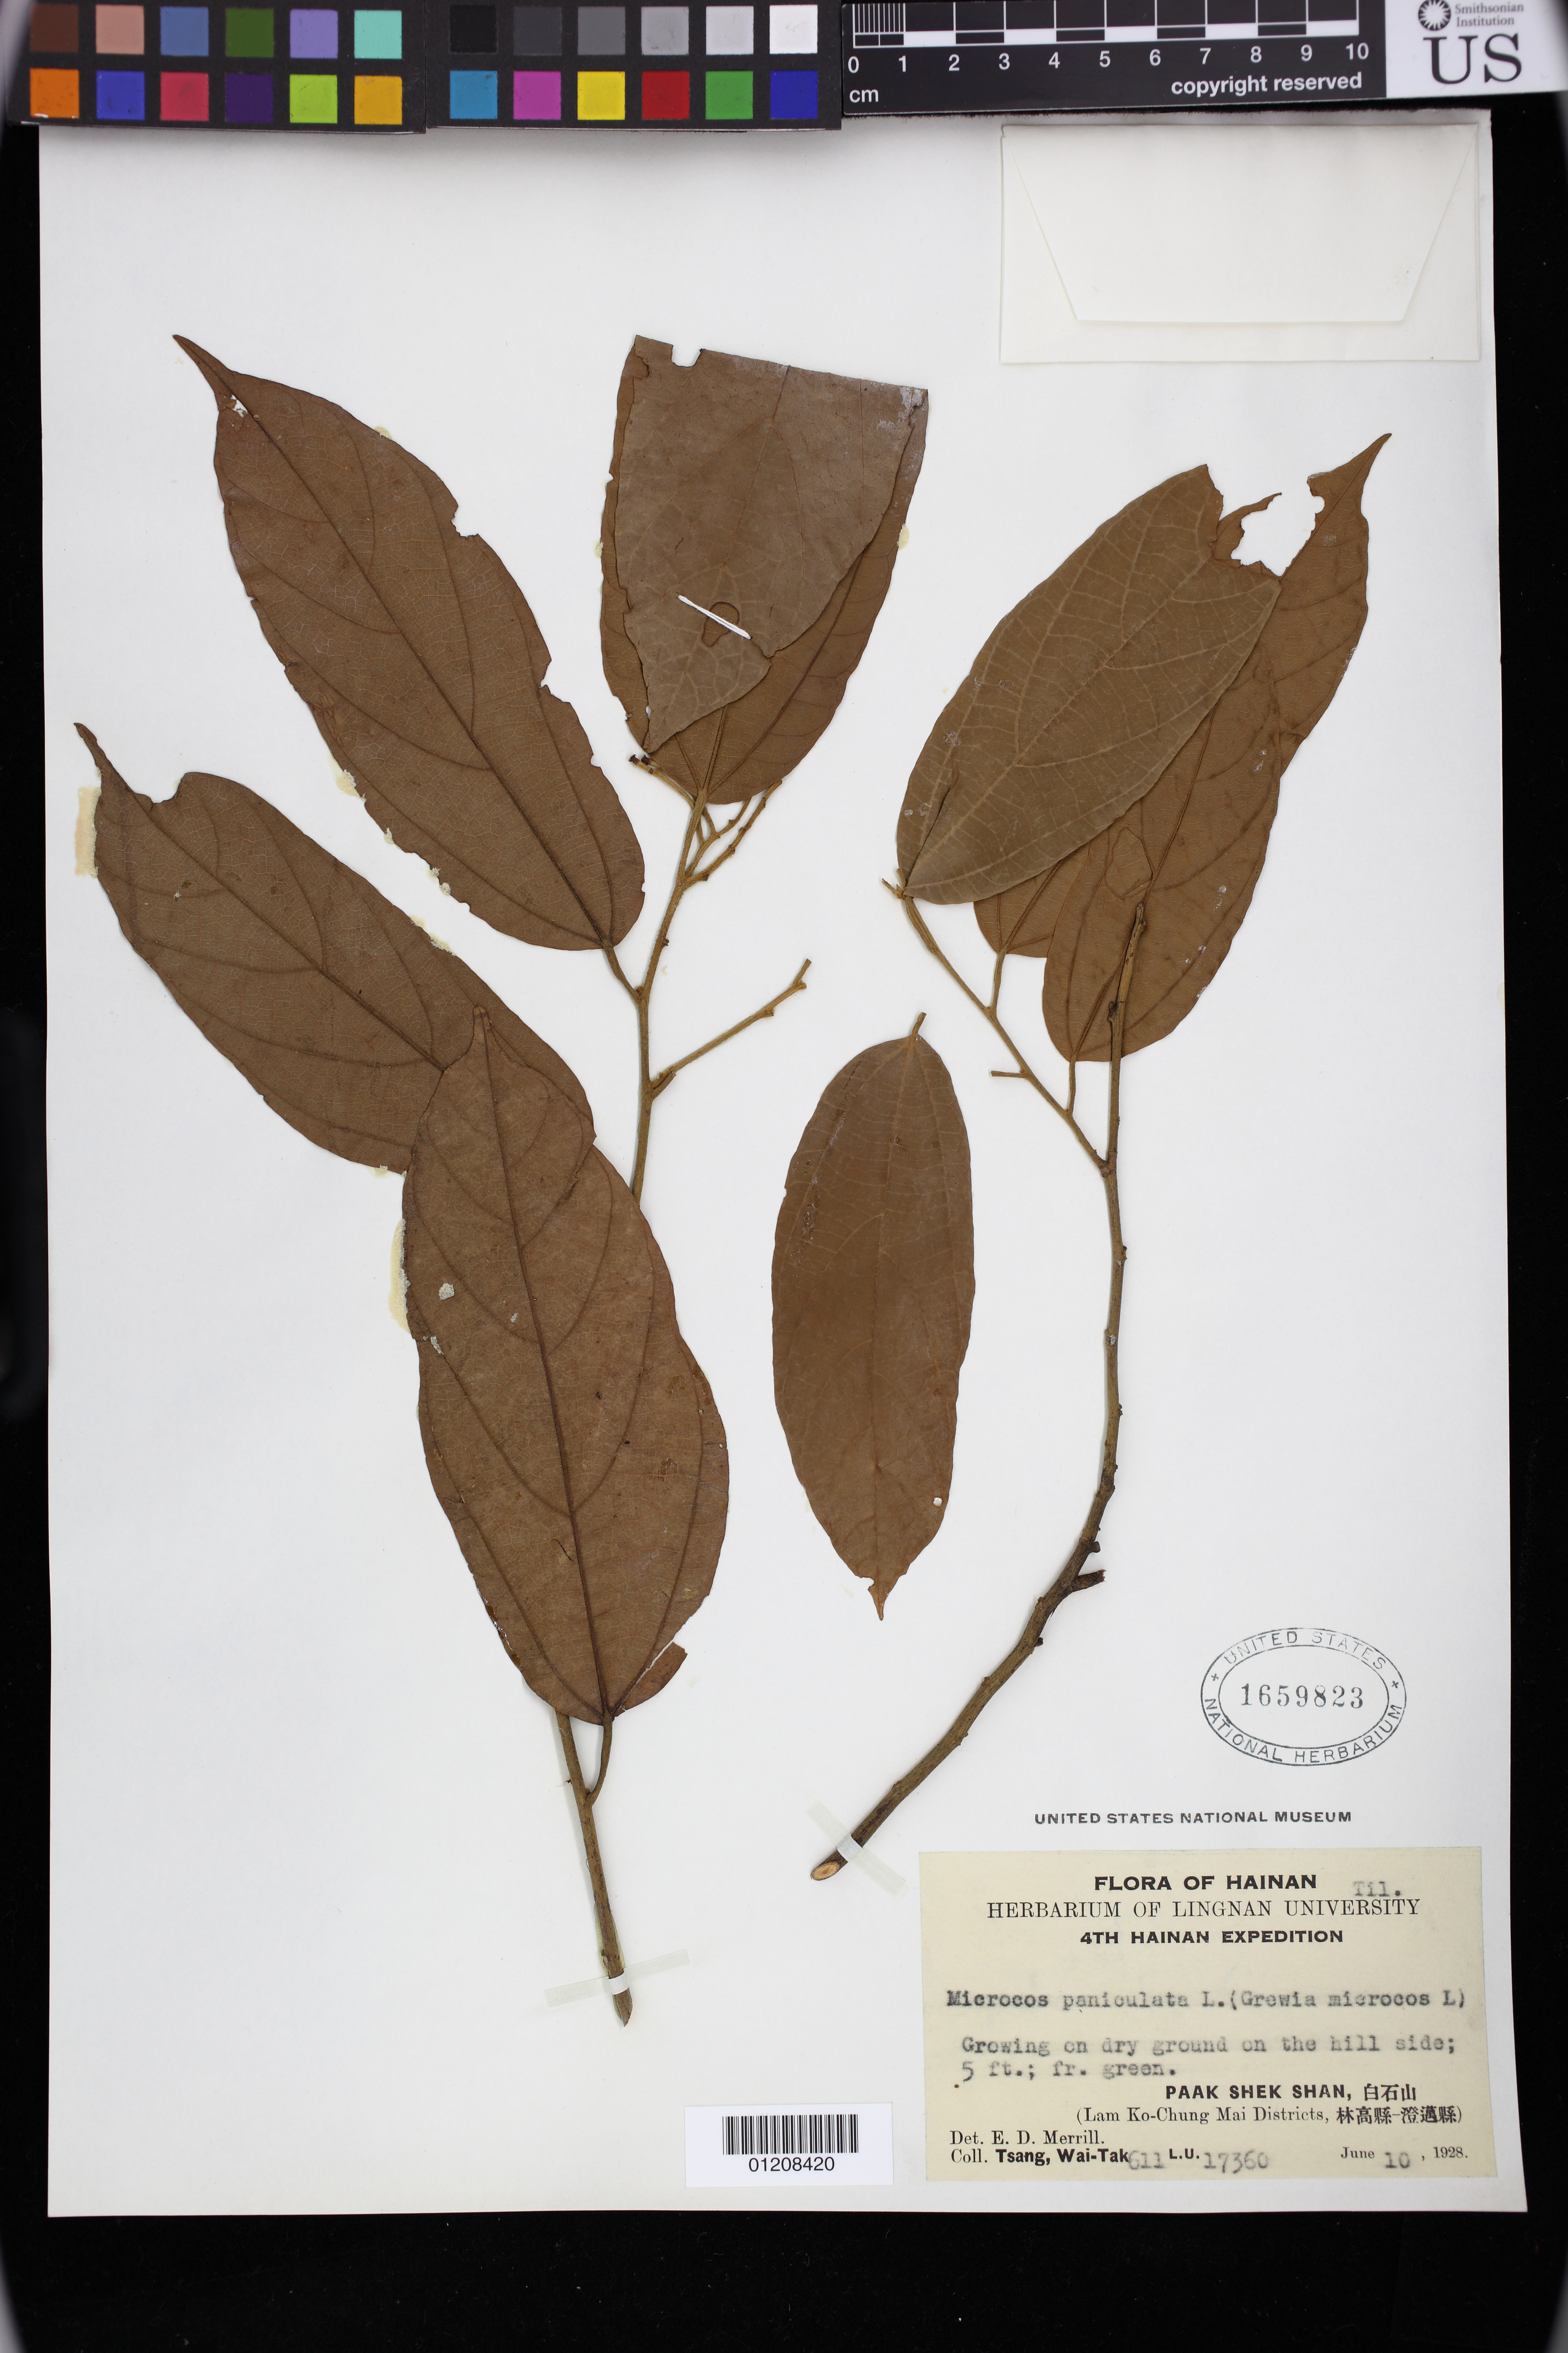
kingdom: Plantae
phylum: Tracheophyta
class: Magnoliopsida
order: Malvales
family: Malvaceae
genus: Microcos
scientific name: Microcos paniculata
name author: L.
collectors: W. T. Tsang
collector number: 611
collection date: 1928-06-10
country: China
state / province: Hainan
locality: Paak Shek Shan (Lam Ko-chung Mai Districts)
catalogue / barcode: US 1659823